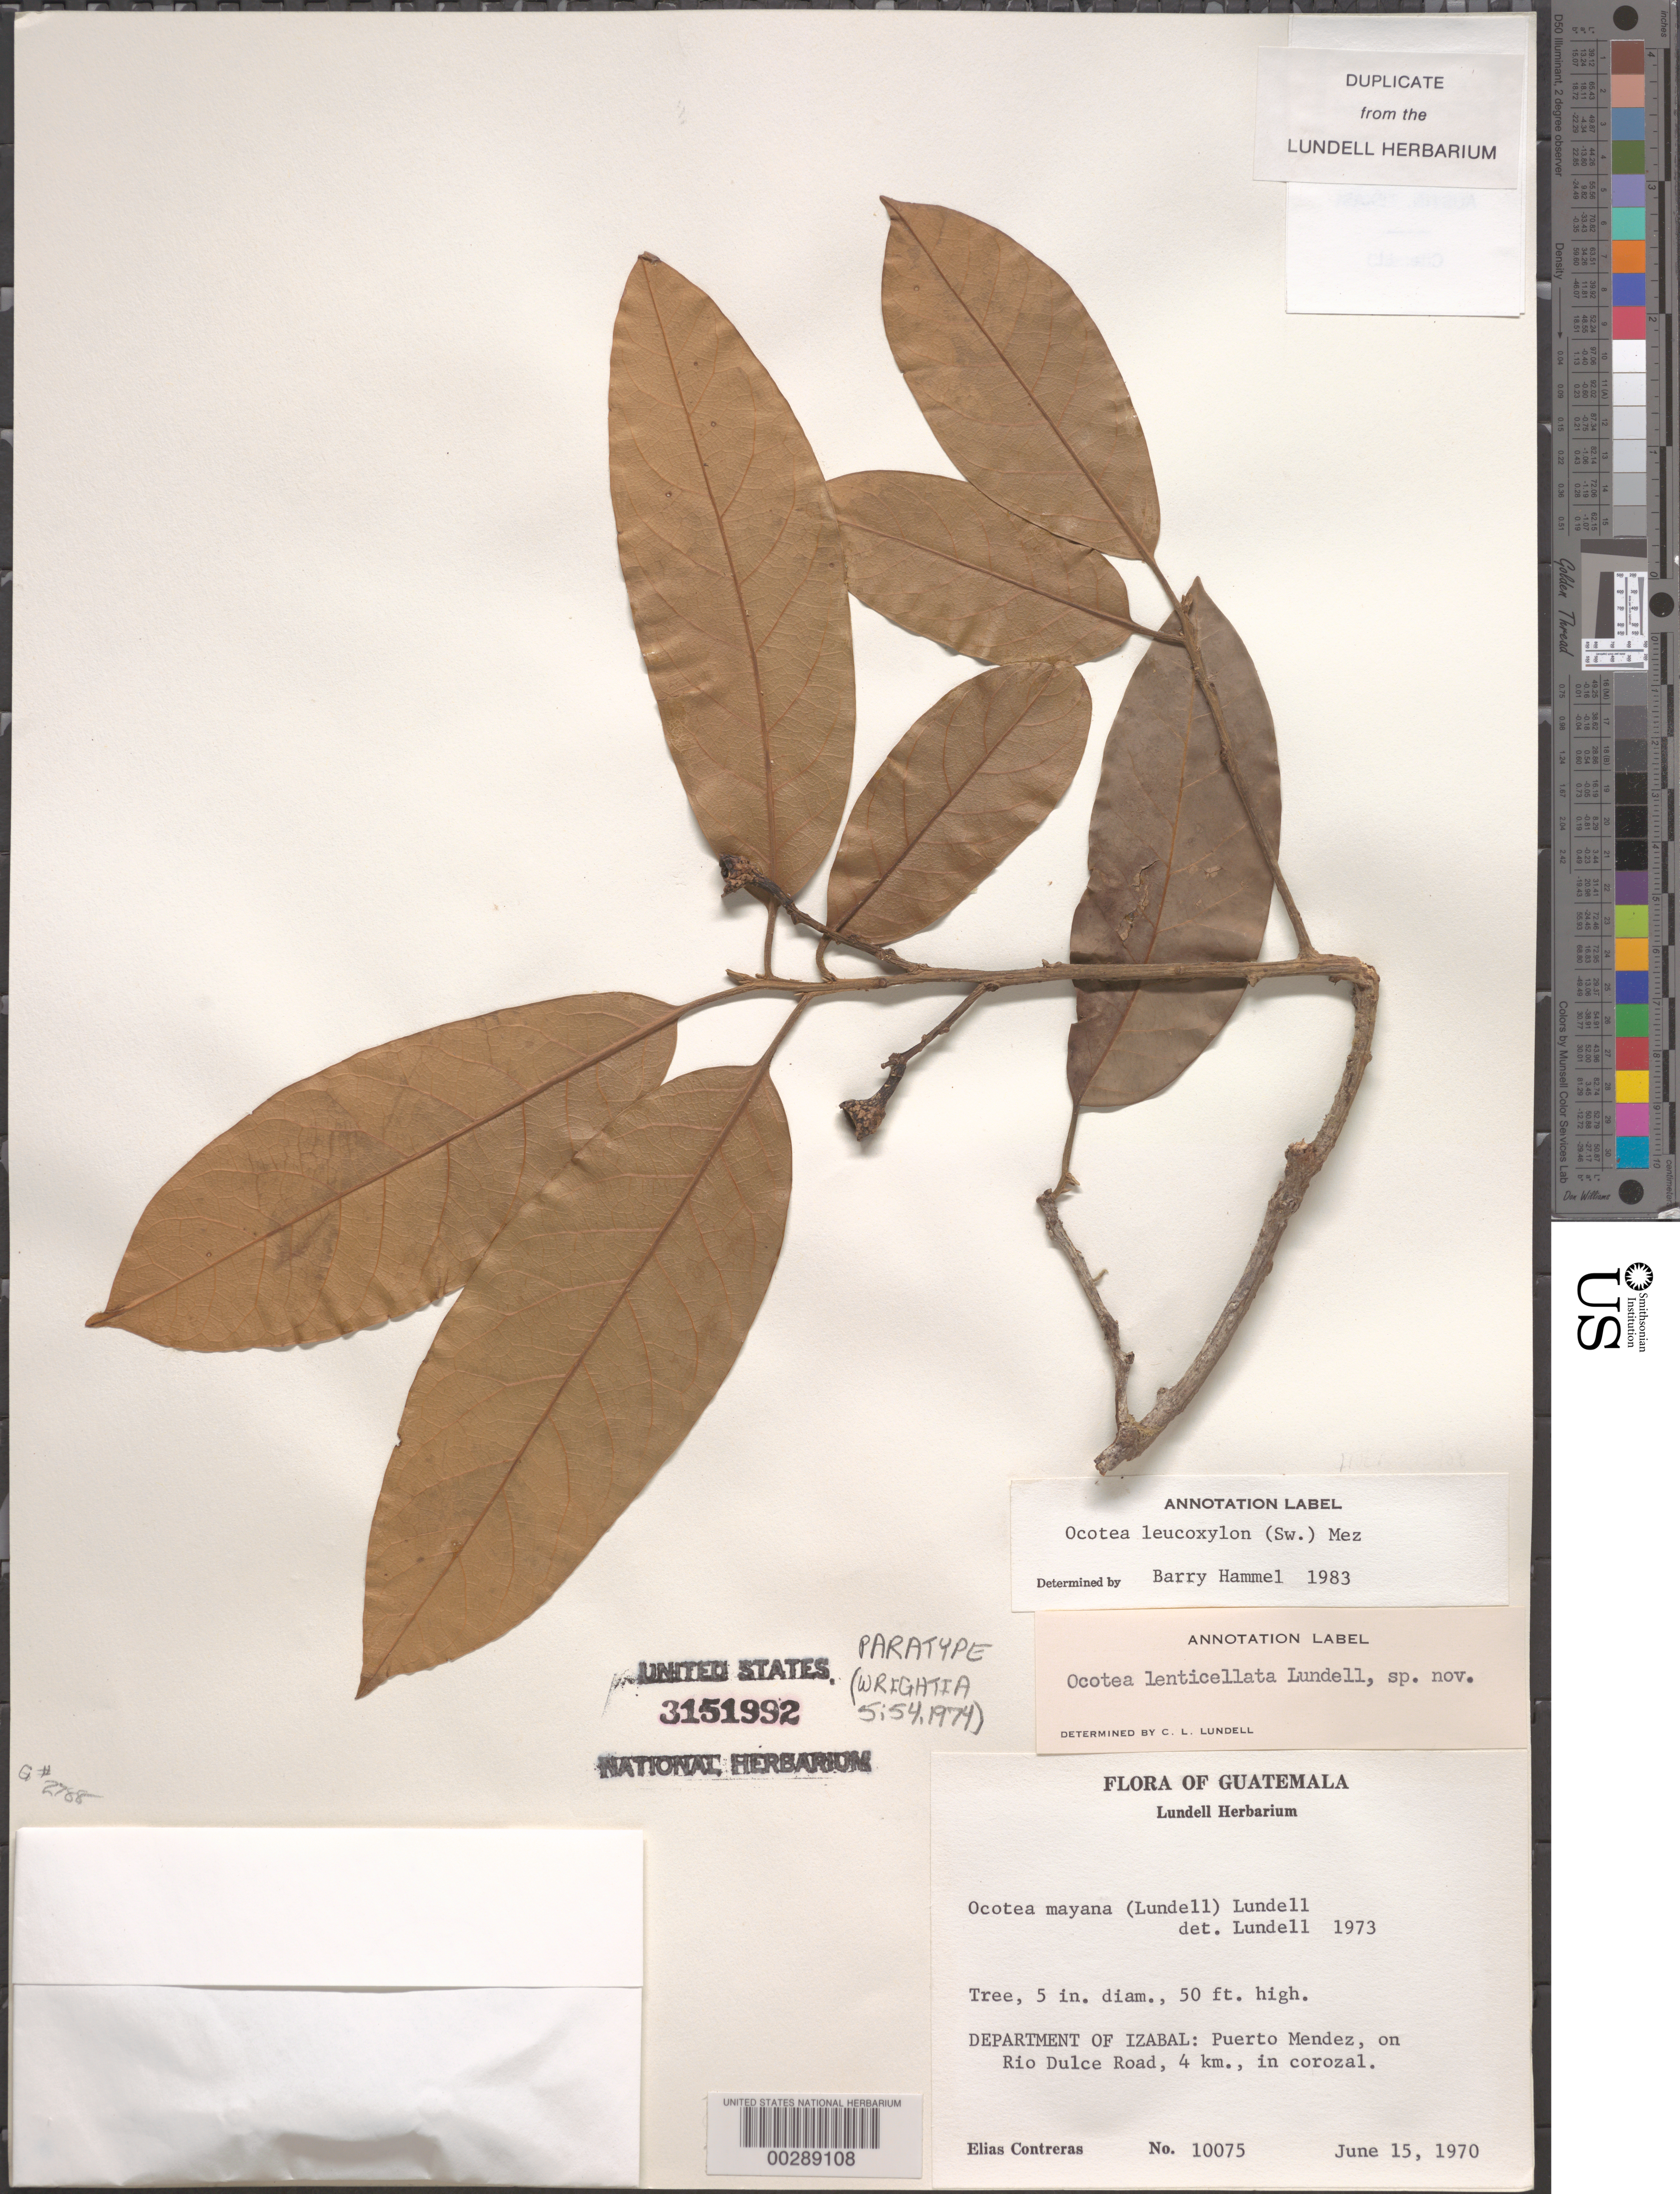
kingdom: Plantae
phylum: Tracheophyta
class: Magnoliopsida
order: Laurales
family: Lauraceae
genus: Ocotea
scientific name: Ocotea lenticellata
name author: Lundell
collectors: E. Contreras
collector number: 10075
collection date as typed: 15 Jun 1970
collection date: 1970-06-15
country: Guatemala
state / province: Izabal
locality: Puerto Mendez, on Rio Dulce road, 4 km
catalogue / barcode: US 3151992